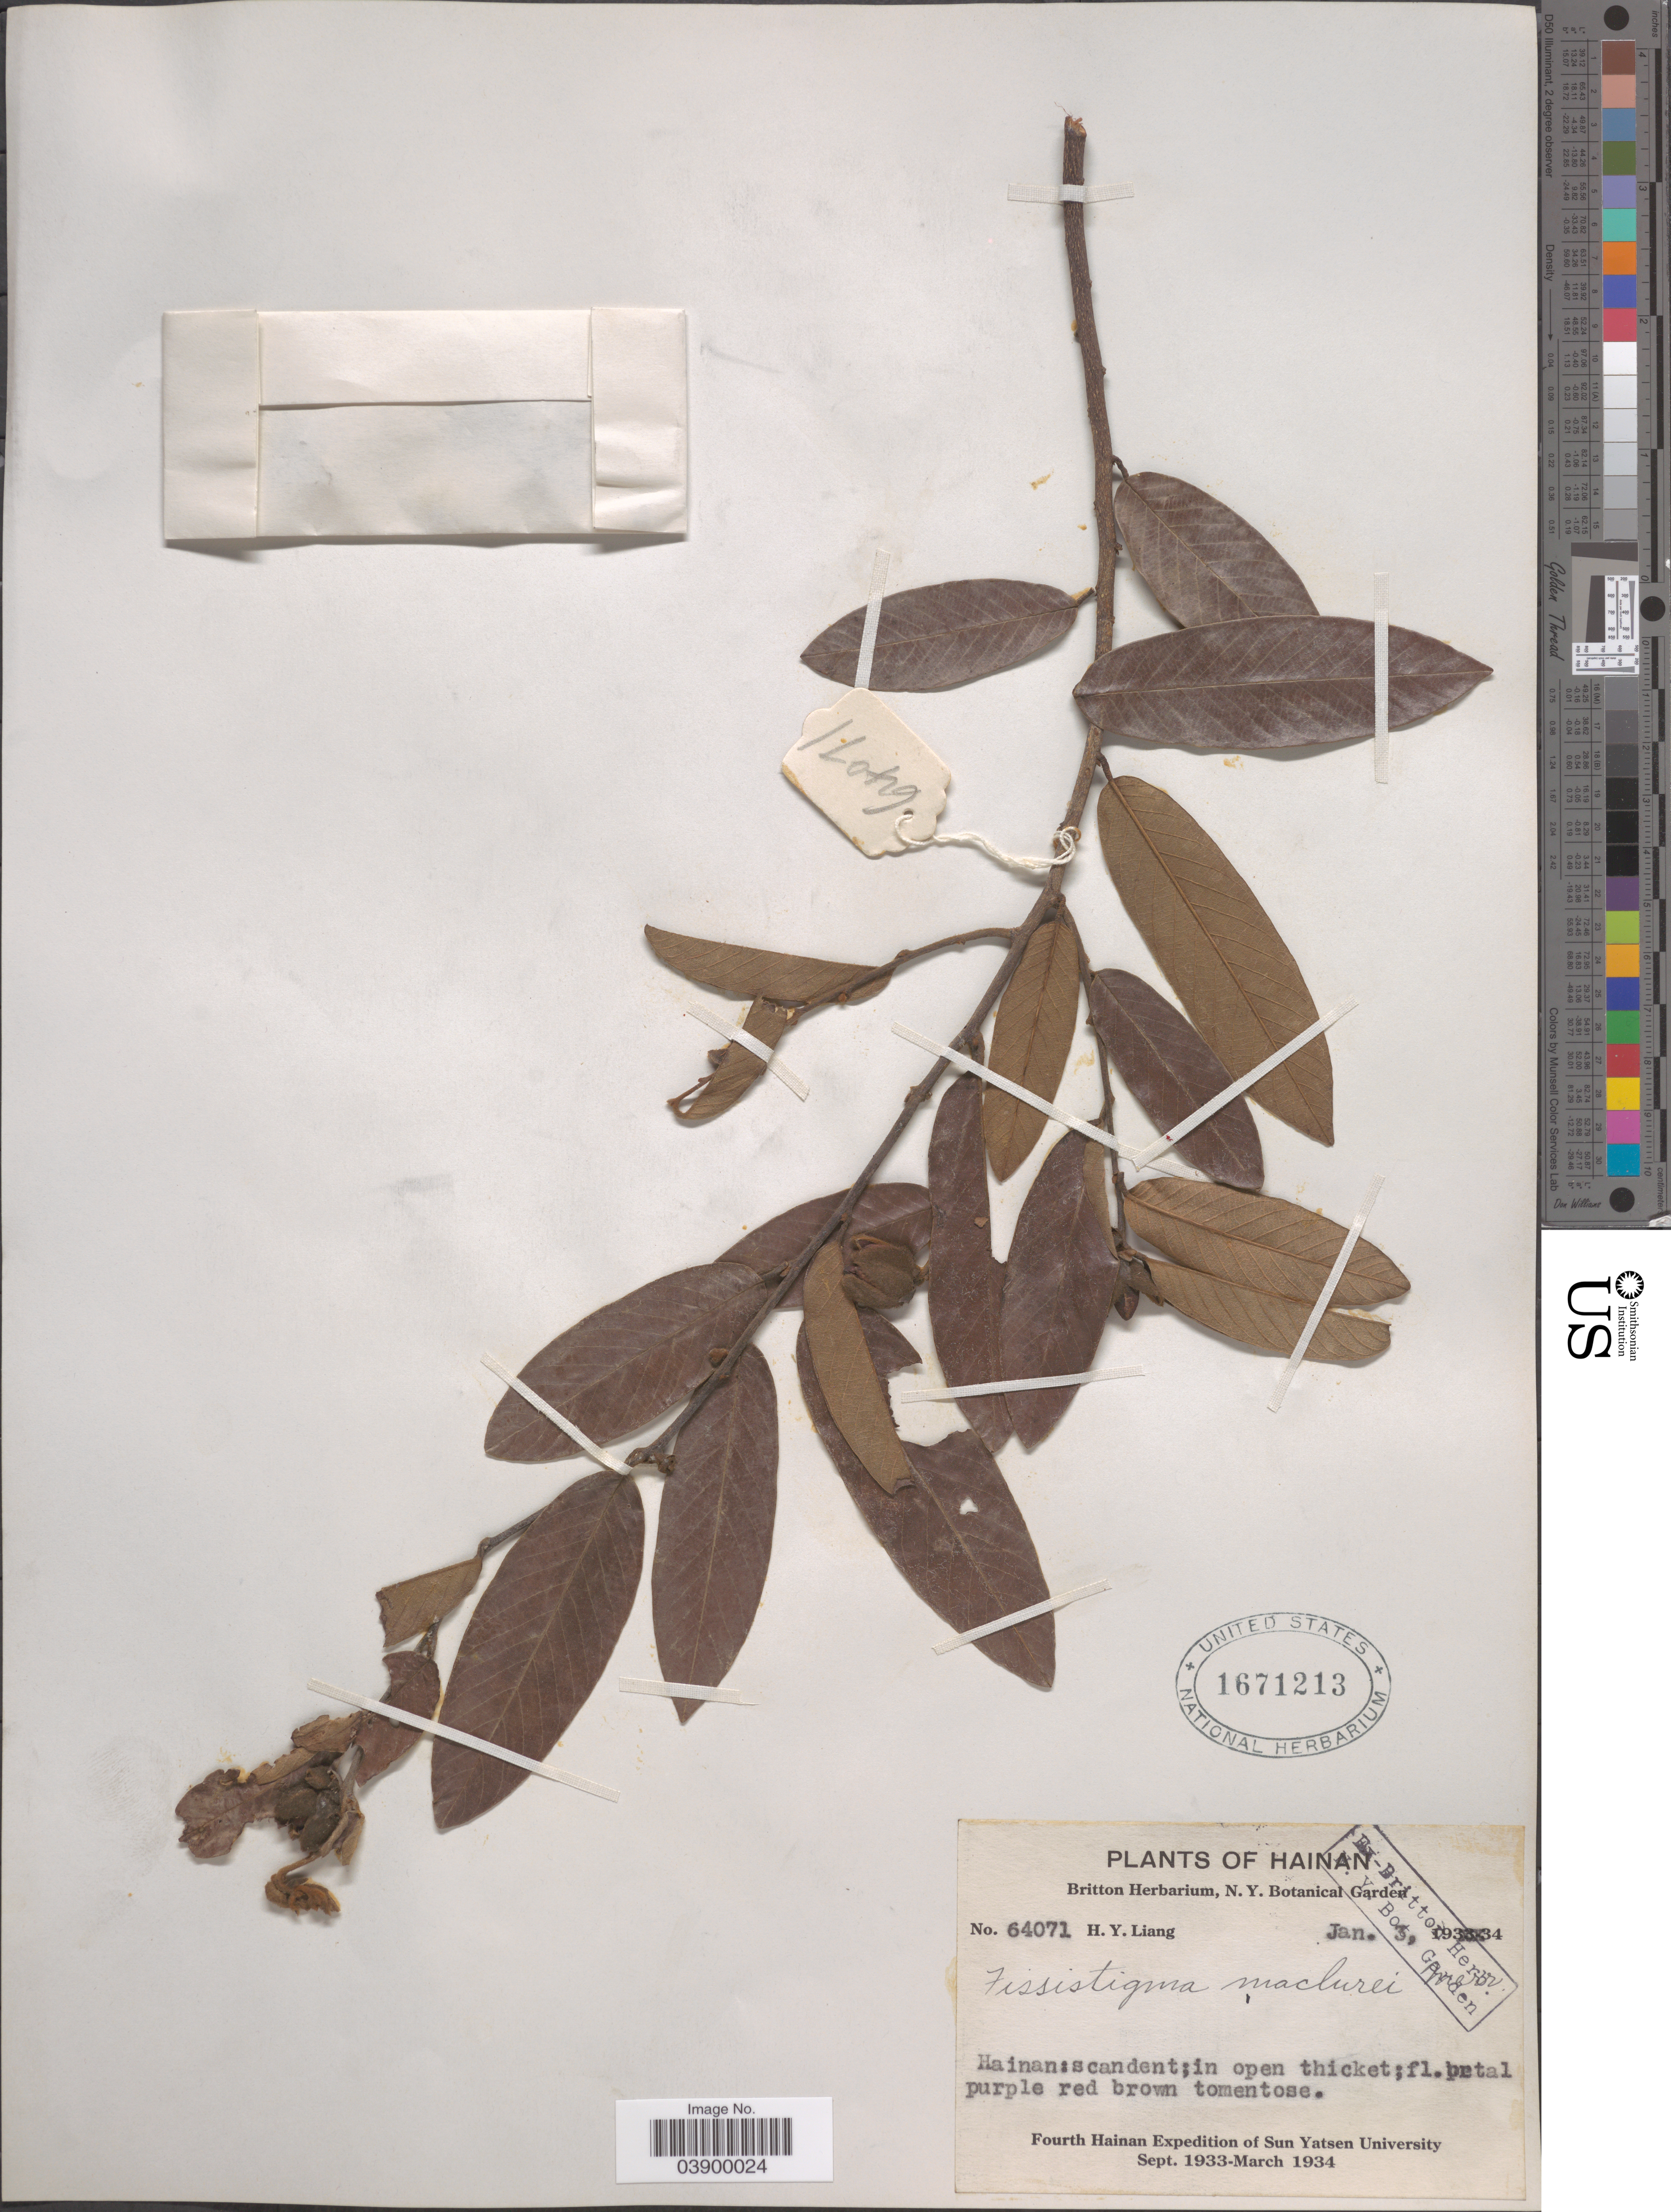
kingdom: Plantae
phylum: Tracheophyta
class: Magnoliopsida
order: Magnoliales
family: Annonaceae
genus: Fissistigma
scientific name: Fissistigma maclurei Merr. nom. illeg. hom.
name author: Merr.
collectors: H. Y. Liang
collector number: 64071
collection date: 1934-01-03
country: China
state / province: Hainan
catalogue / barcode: US 1671213